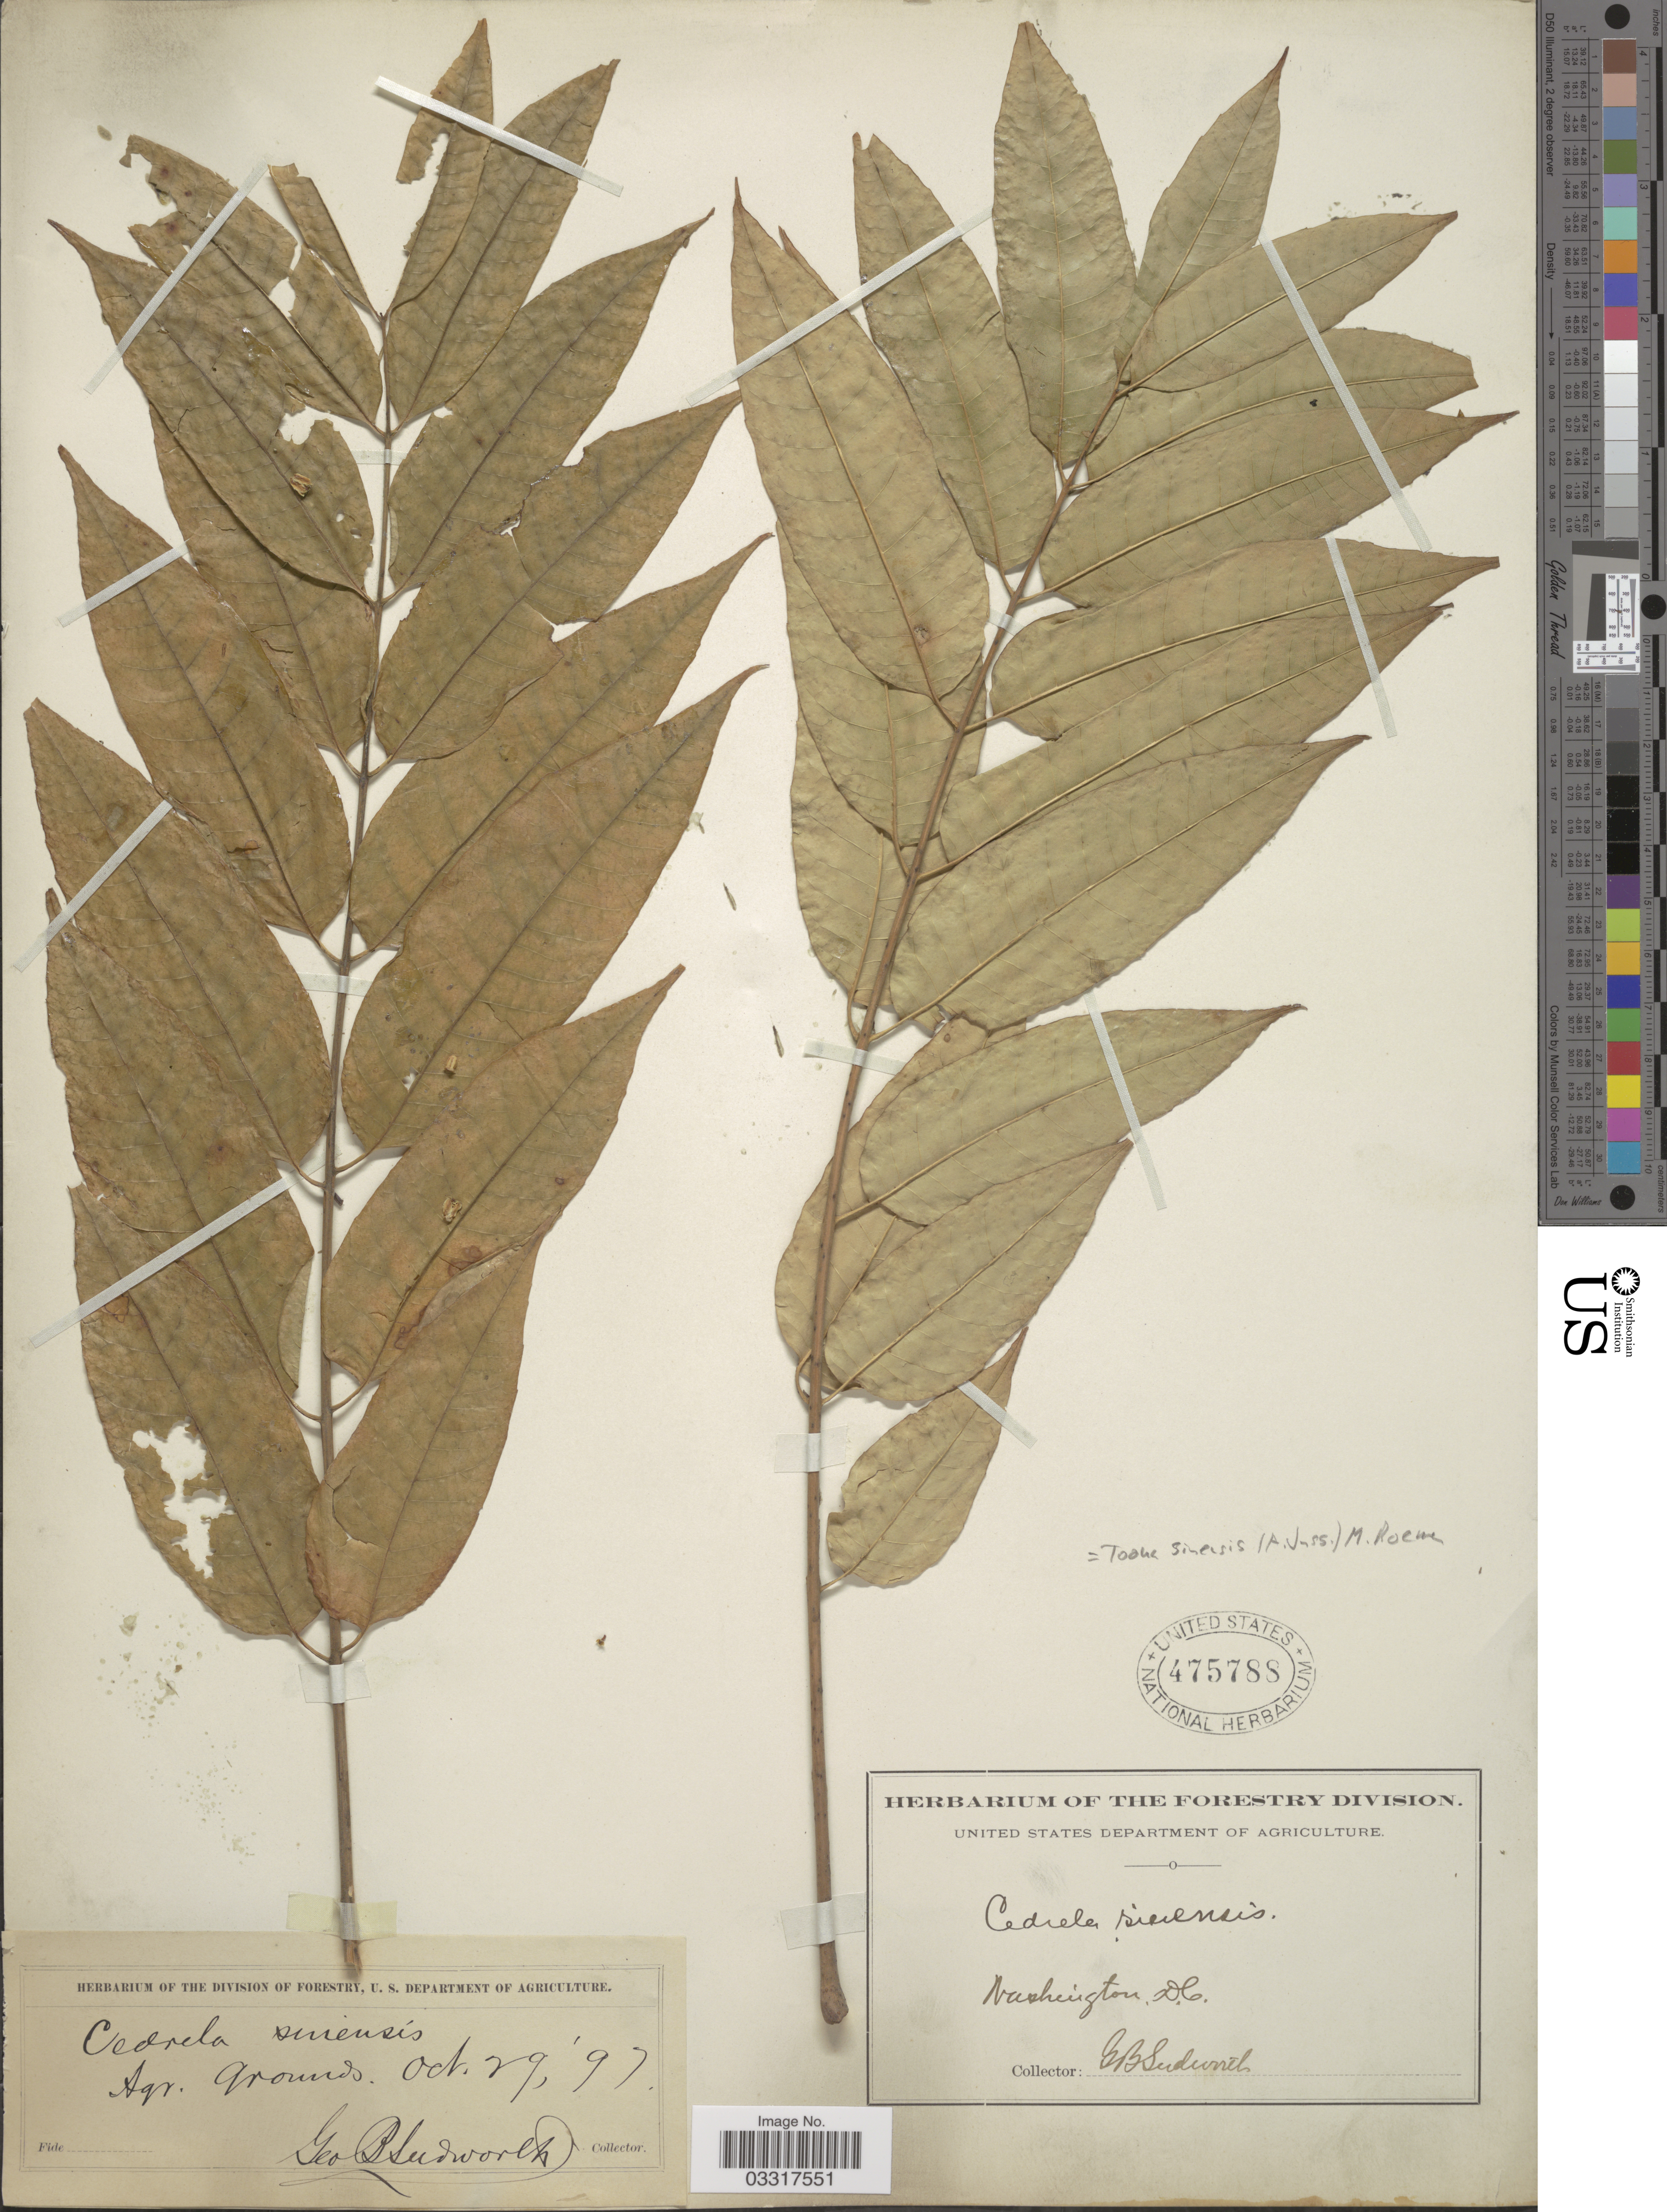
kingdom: Plantae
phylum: Tracheophyta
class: Magnoliopsida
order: Sapindales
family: Meliaceae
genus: Toona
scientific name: Toona sinensis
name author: (A. Juss.) M. Roem.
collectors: G. B. Sudworth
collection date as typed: Transcribed d/m/y: 29/10/97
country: United States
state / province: District of Columbia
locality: Washington. D. C. Agr. Grounds.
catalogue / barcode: US 475788